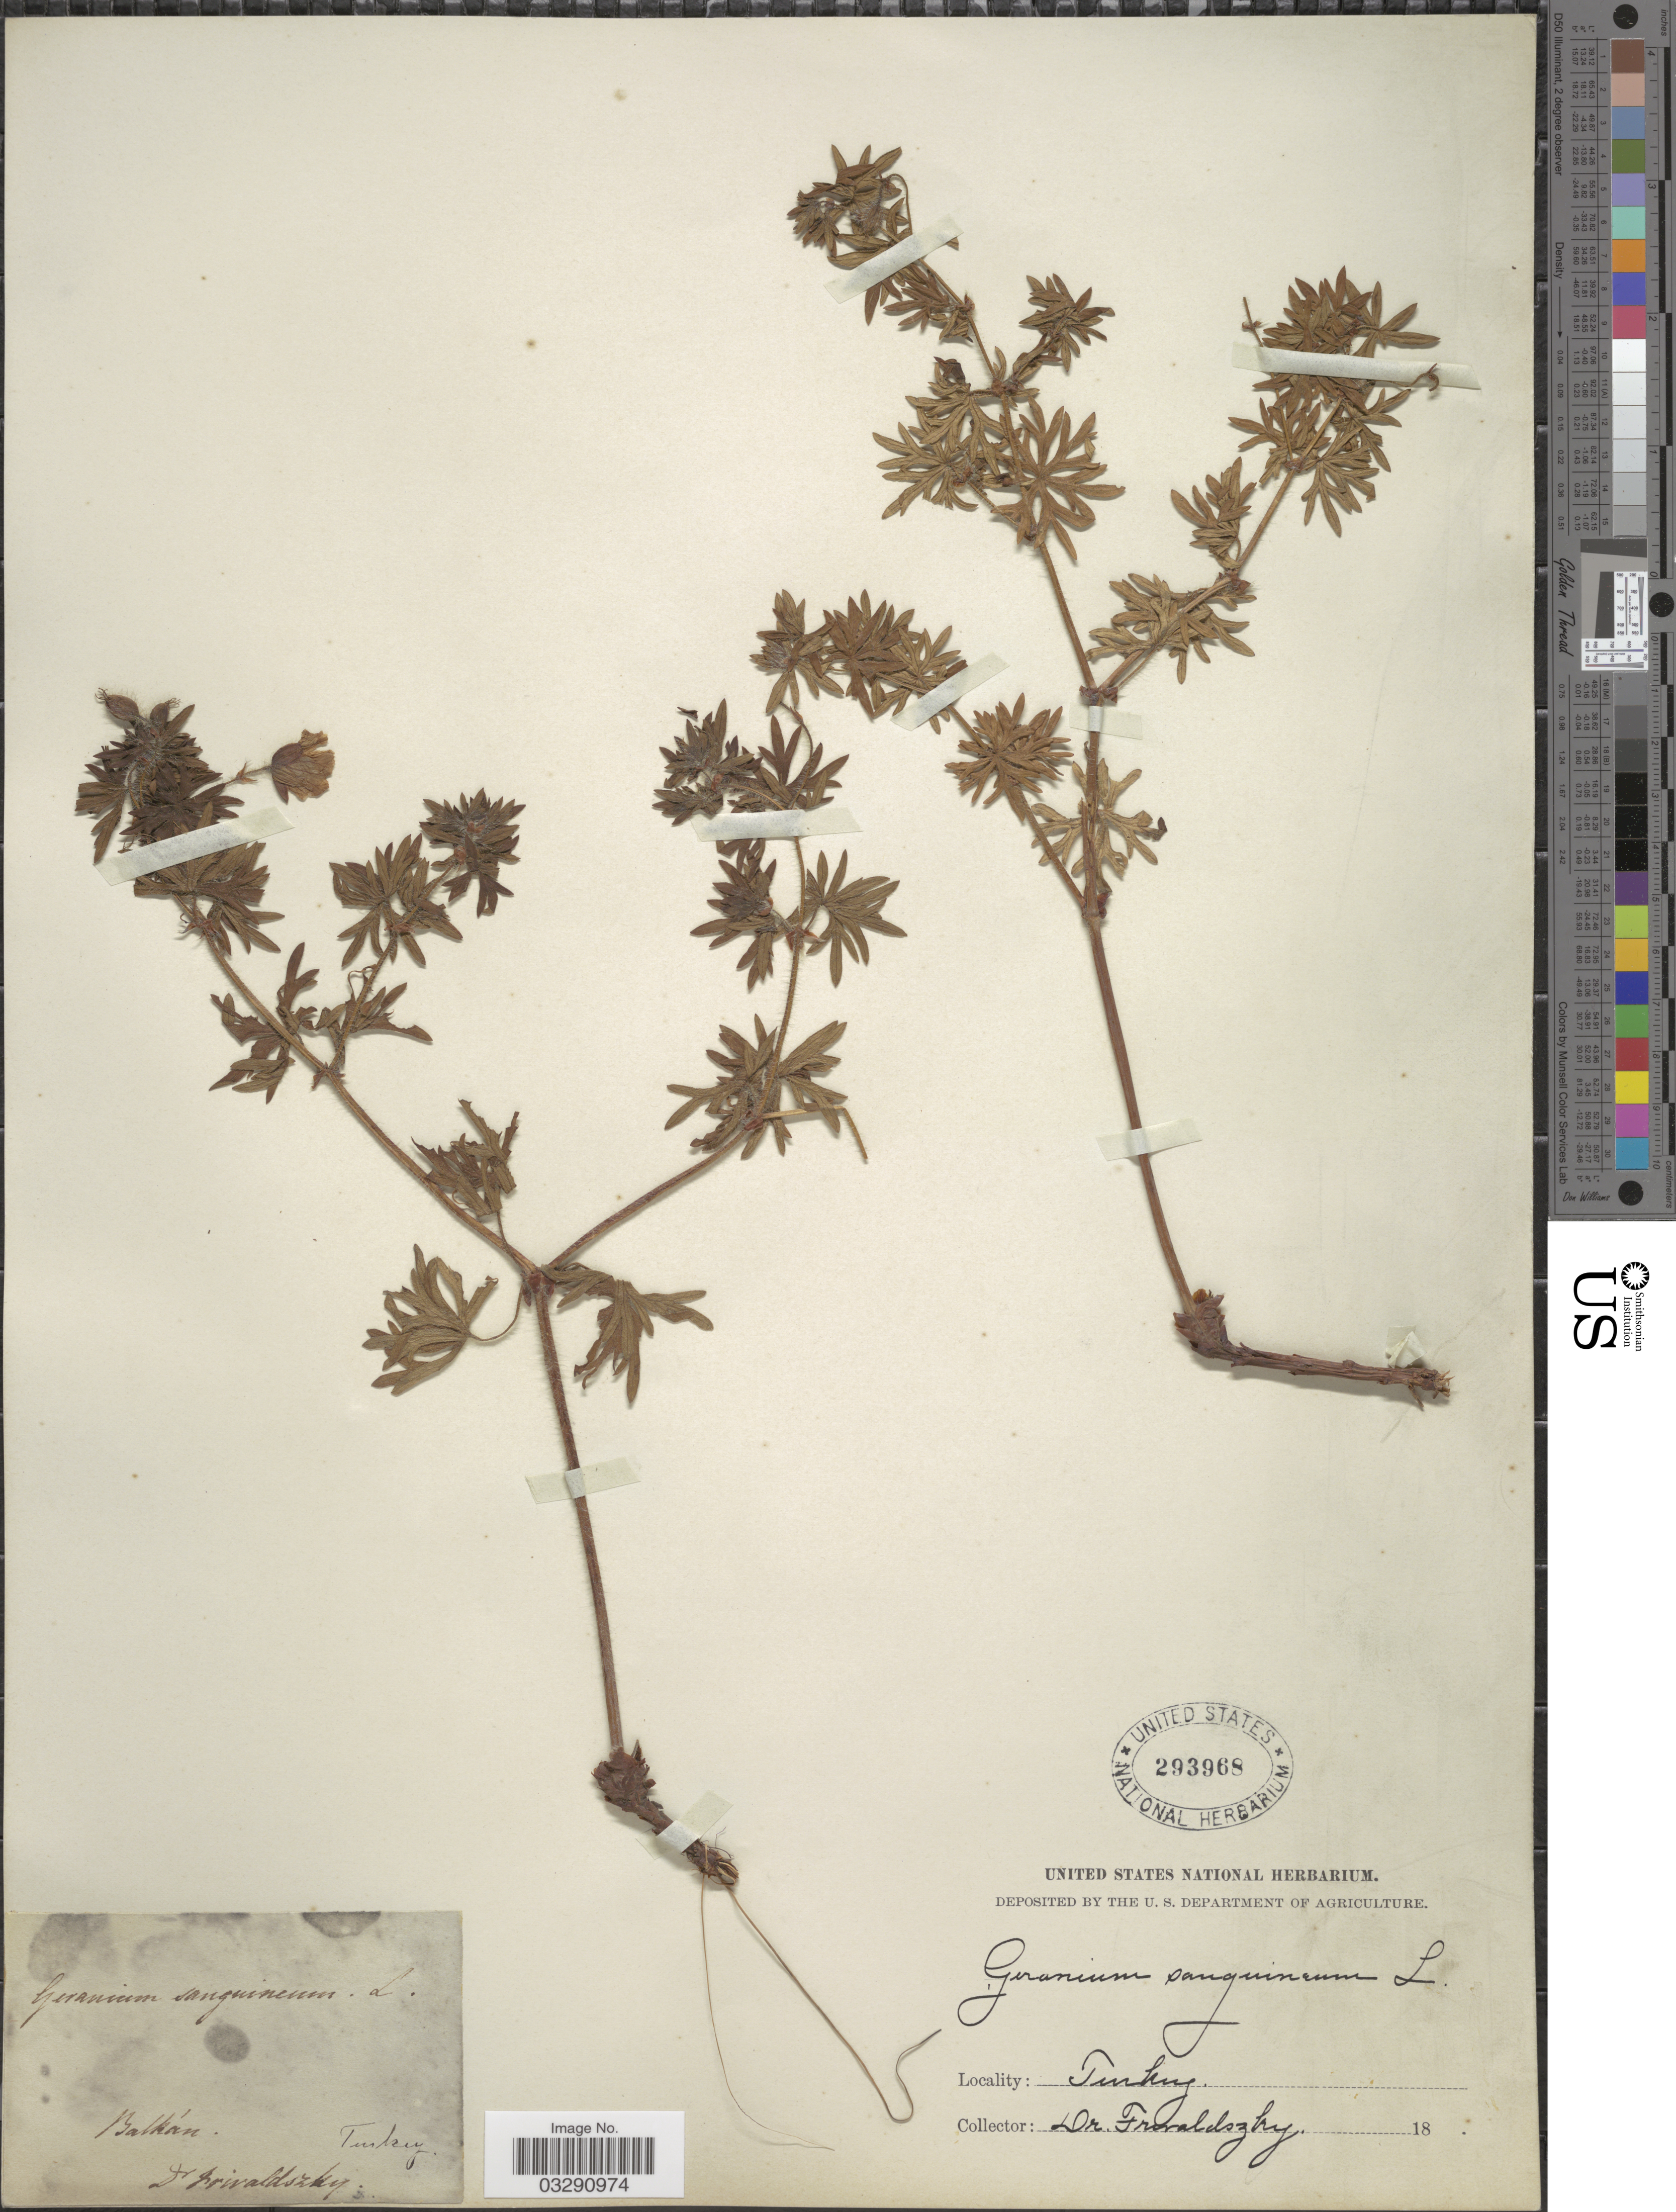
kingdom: Plantae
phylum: Tracheophyta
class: Magnoliopsida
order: Geraniales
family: Geraniaceae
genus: Geranium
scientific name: Geranium sanguineum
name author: L.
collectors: Frivaldszky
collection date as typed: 18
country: Turkey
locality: Balkán.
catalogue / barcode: US 293968